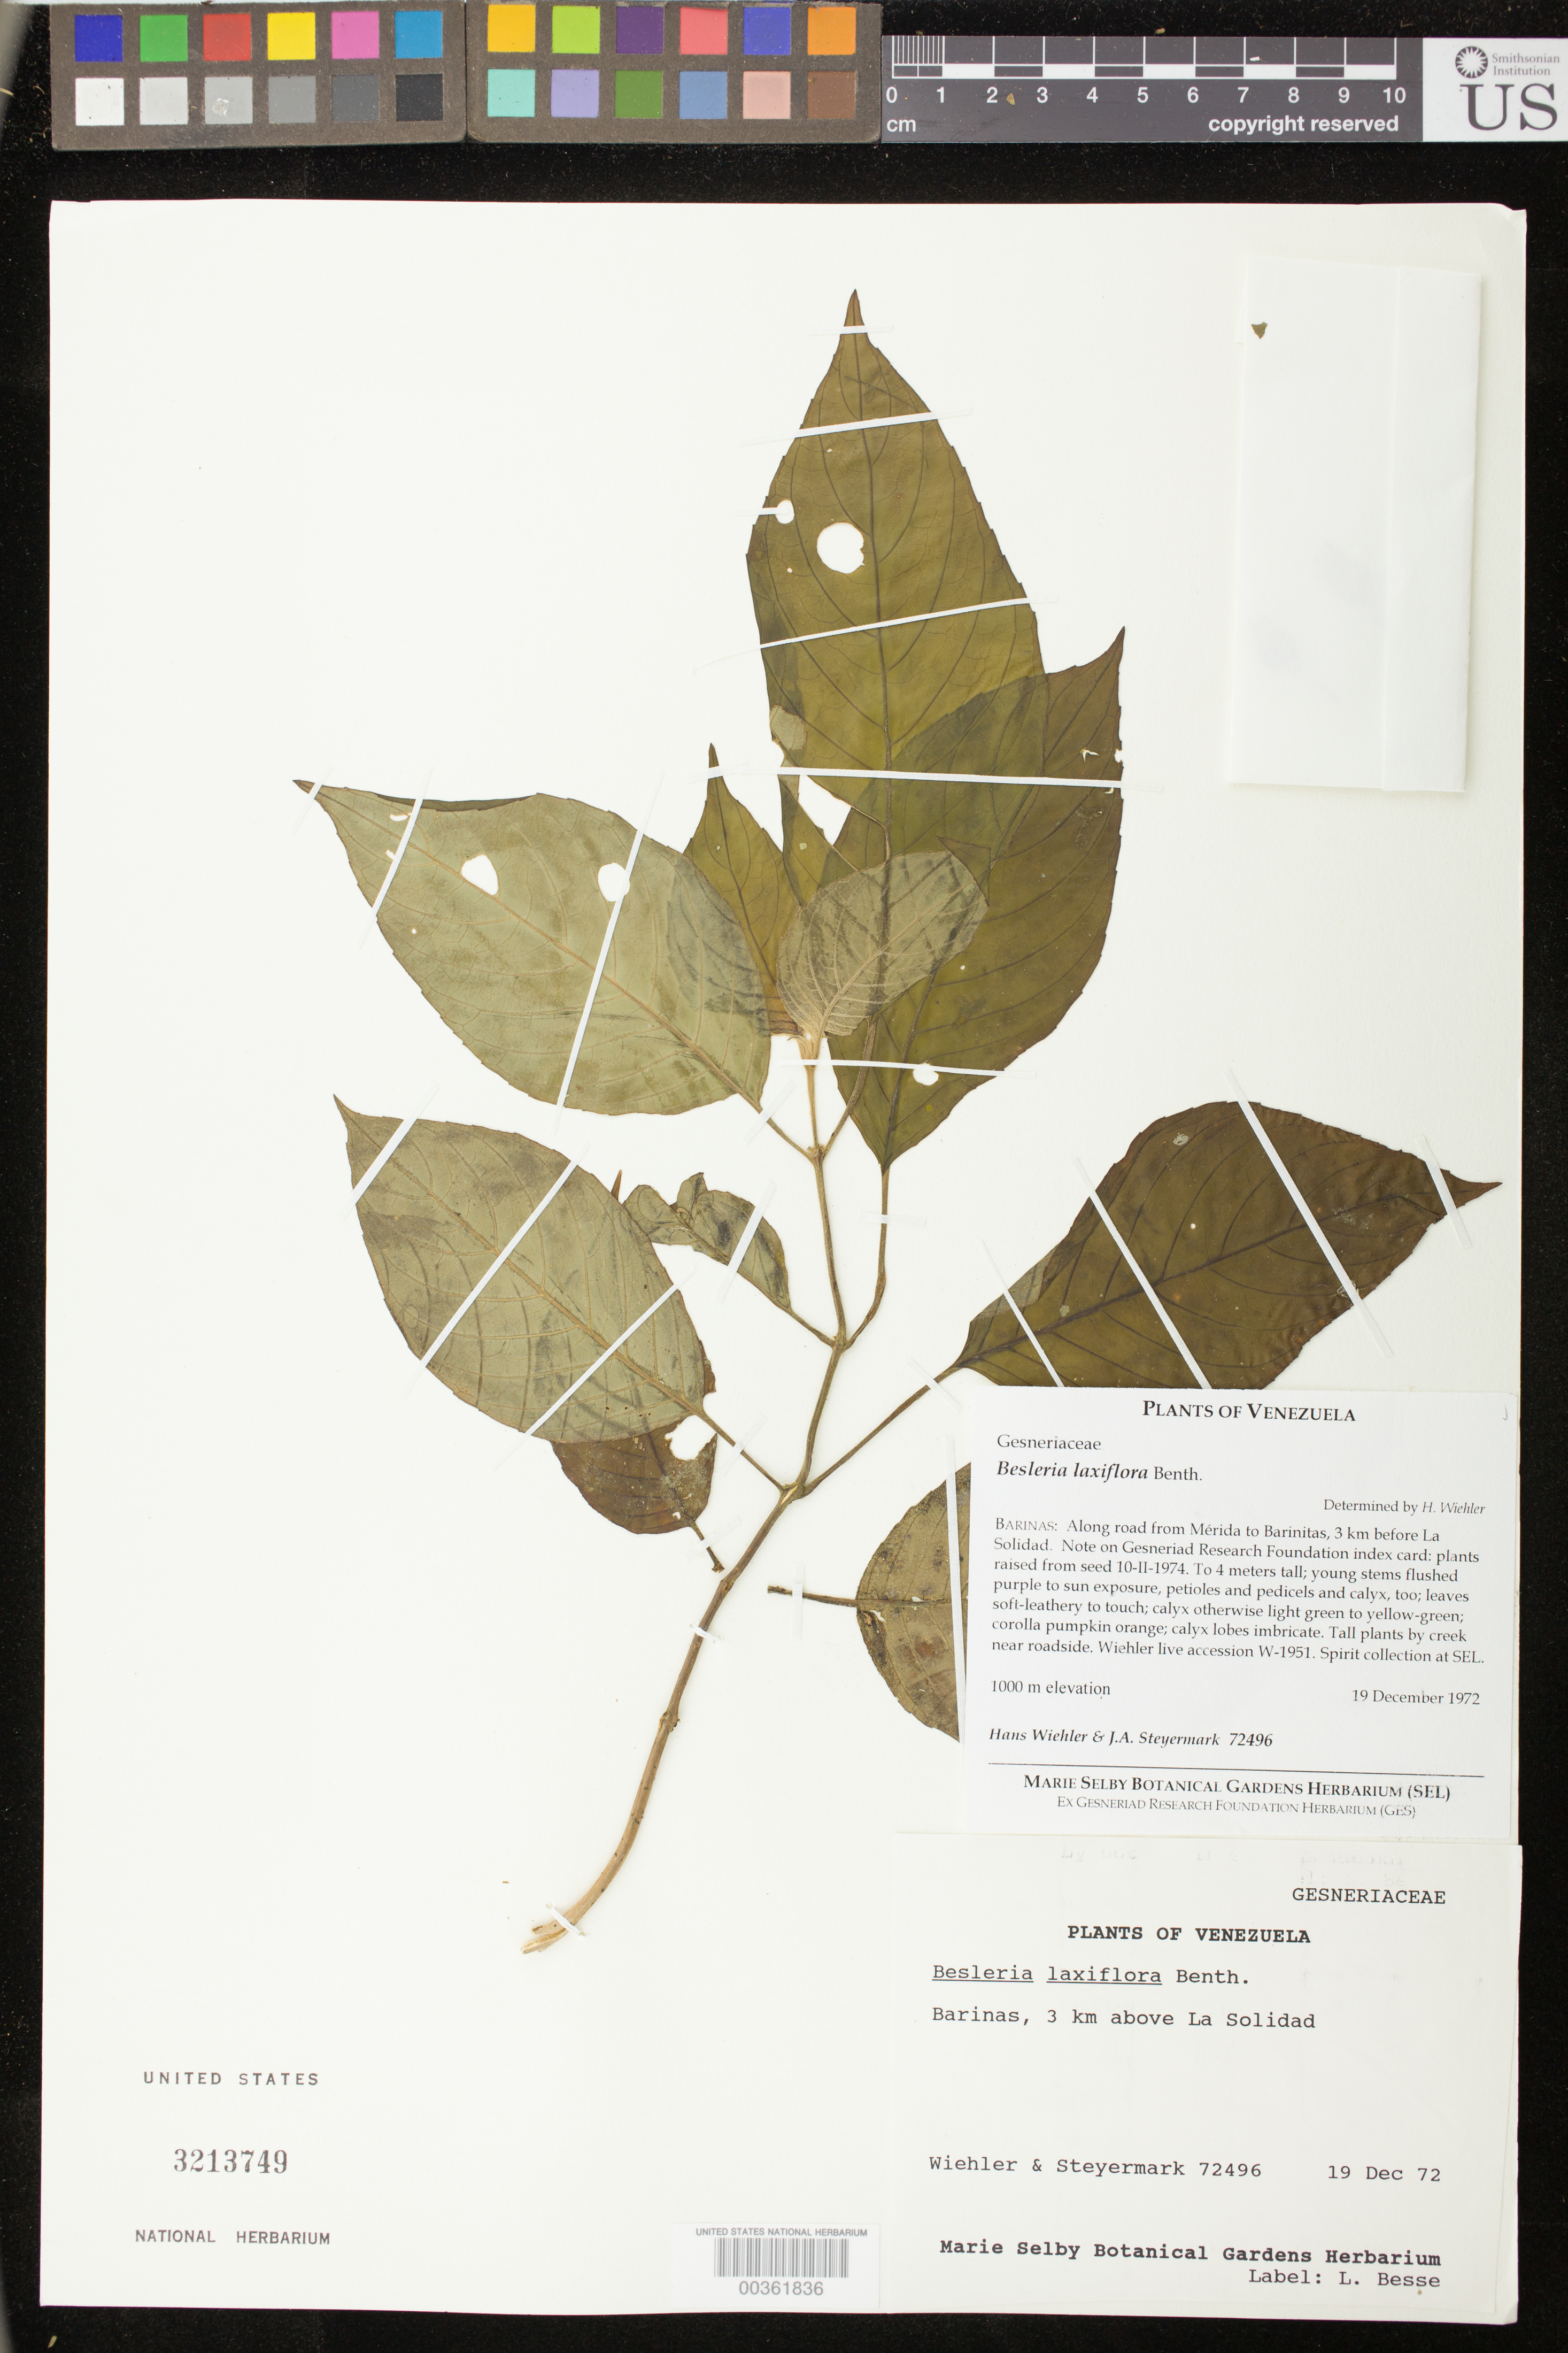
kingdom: Plantae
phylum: Tracheophyta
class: Magnoliopsida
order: Lamiales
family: Gesneriaceae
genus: Besleria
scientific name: Besleria laxiflora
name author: Benth.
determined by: Wiehler, H. J.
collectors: H. J. Wiehler & J. Steyermark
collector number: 72496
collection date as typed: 19 Dec 1972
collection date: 1972-12-19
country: Venezuela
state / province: Barinas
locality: Along road from Merida to Barinitas, 3 km before La Solidad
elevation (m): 1000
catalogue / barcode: US 3213749